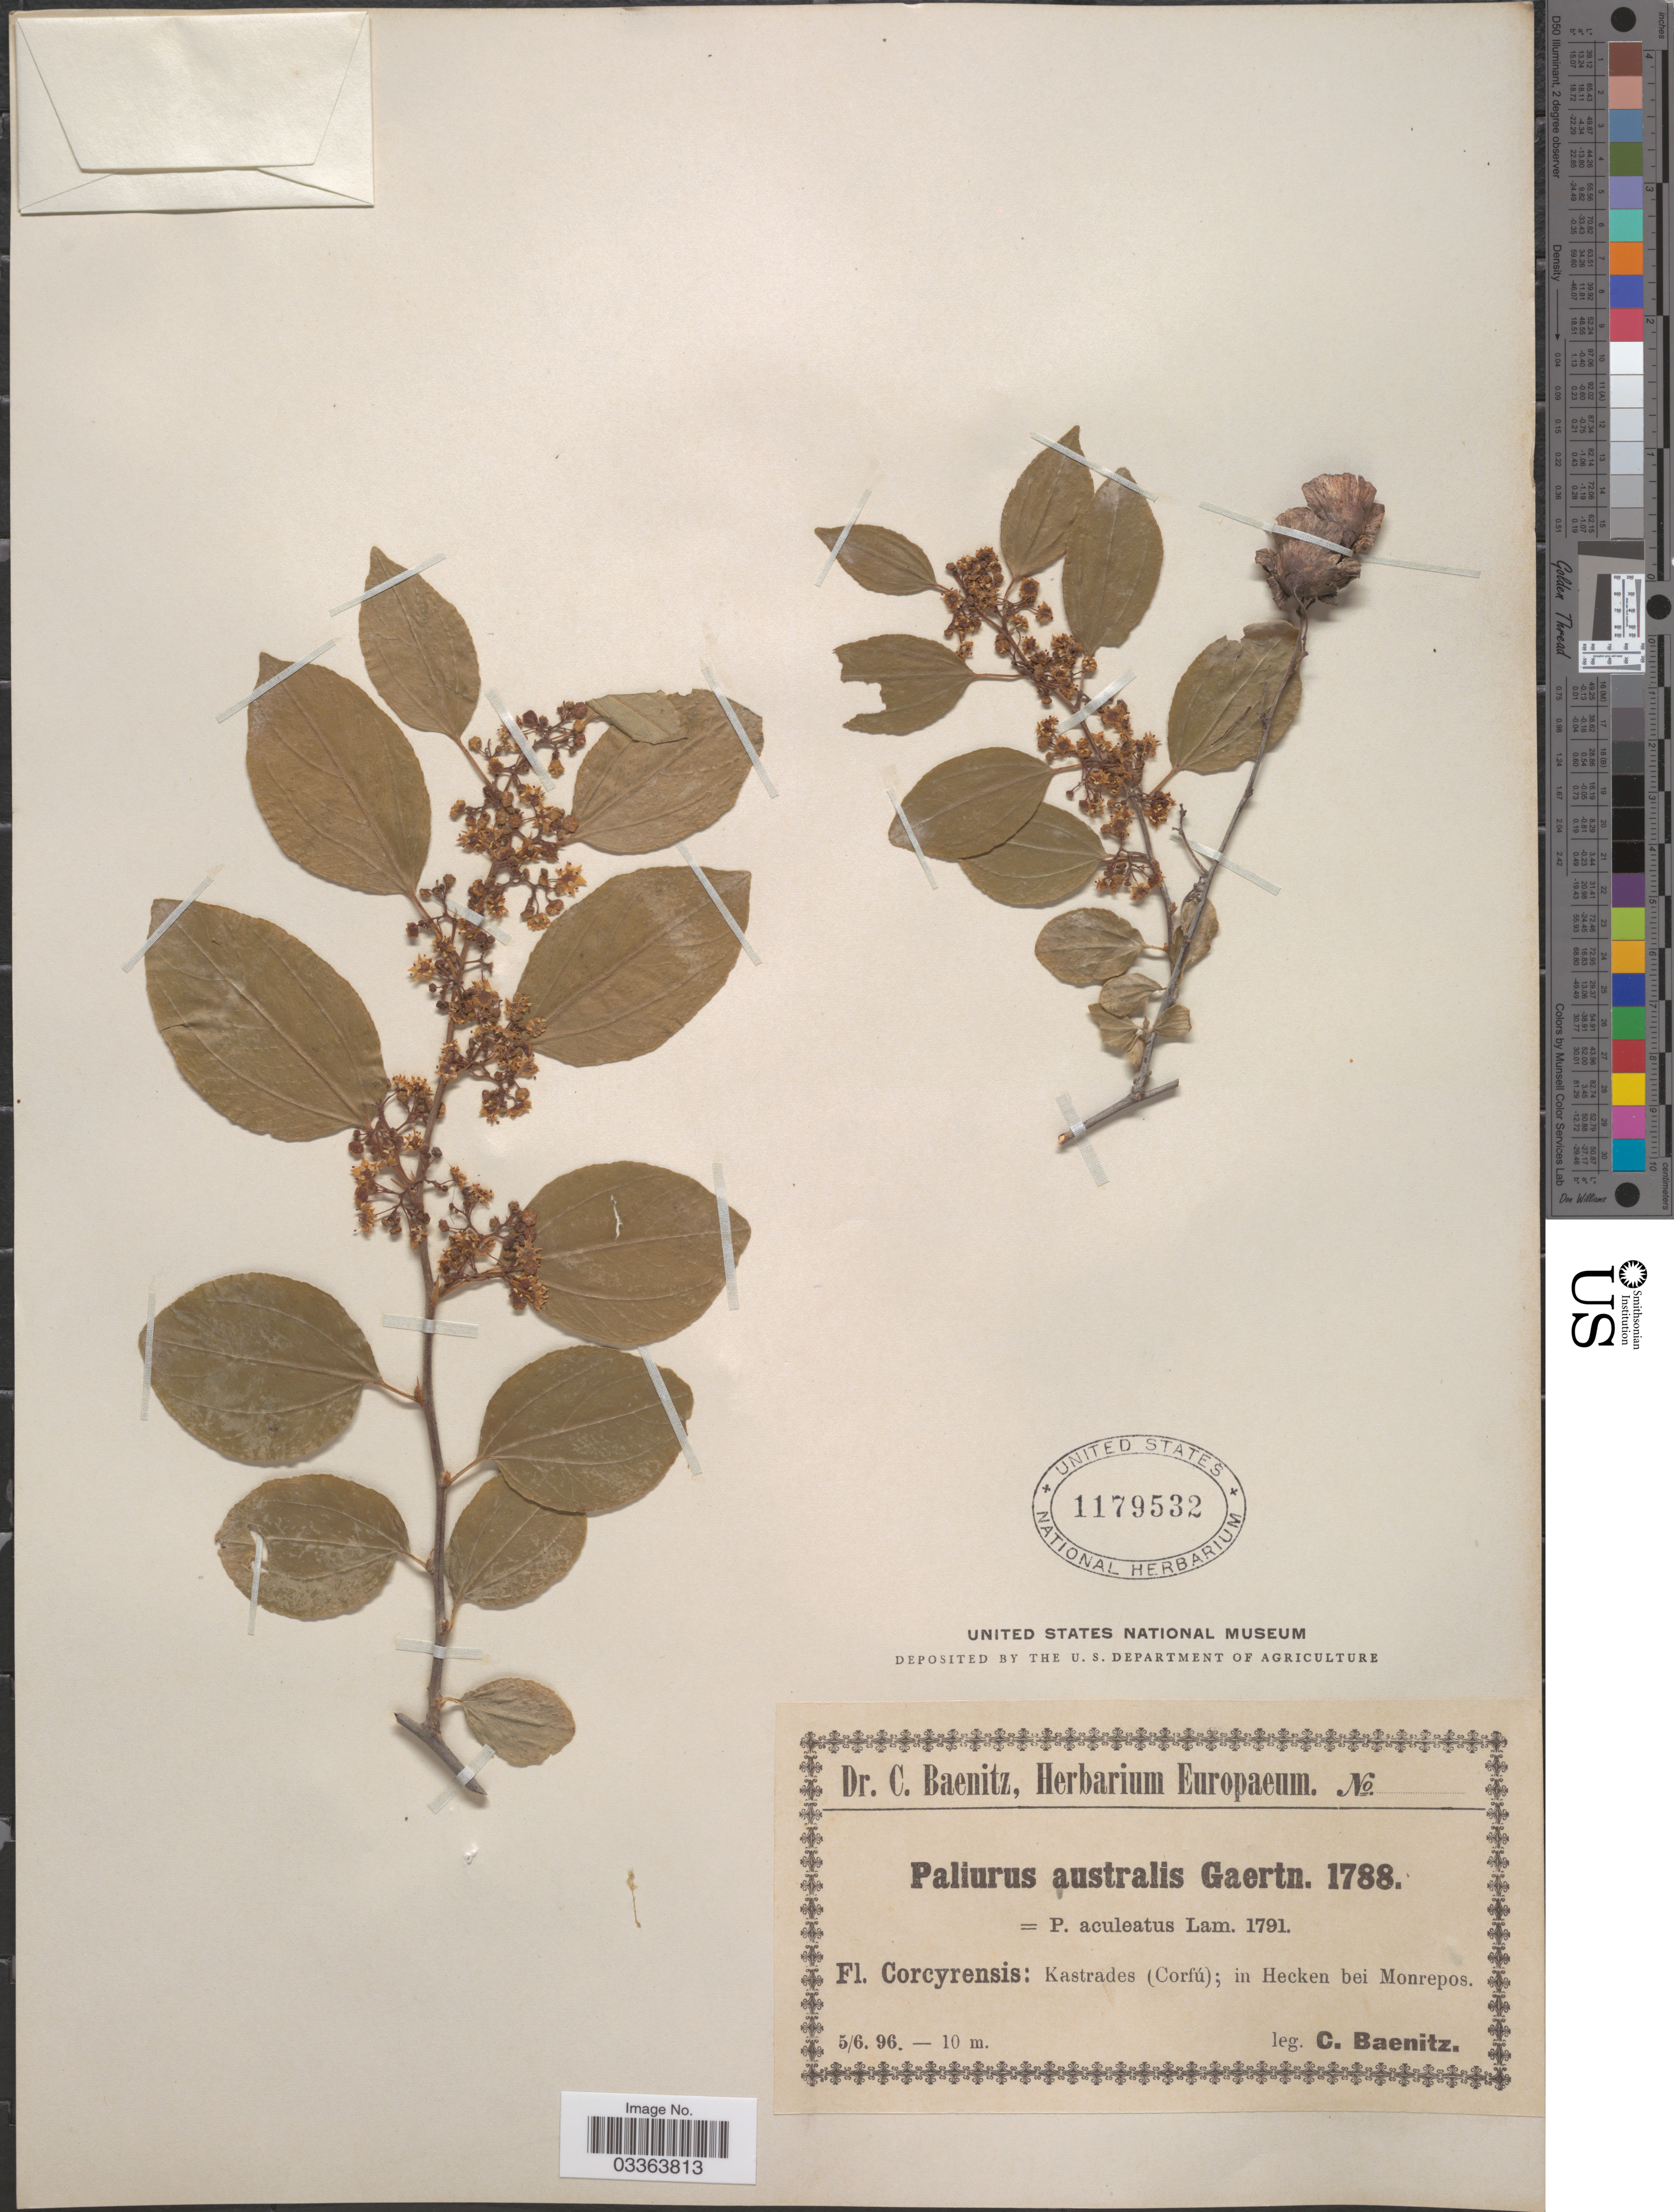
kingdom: Plantae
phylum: Tracheophyta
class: Magnoliopsida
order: Rosales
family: Rhamnaceae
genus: Paliurus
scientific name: Paliurus australis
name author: Gaertn.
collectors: C. G. Baenitz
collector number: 1788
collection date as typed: Transcribed d/m/y: 5/6/96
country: Greece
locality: Corcyrensis: Kastrades (Corfú); in Hecken bei Monrepos.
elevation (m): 10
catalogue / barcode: US 1179532